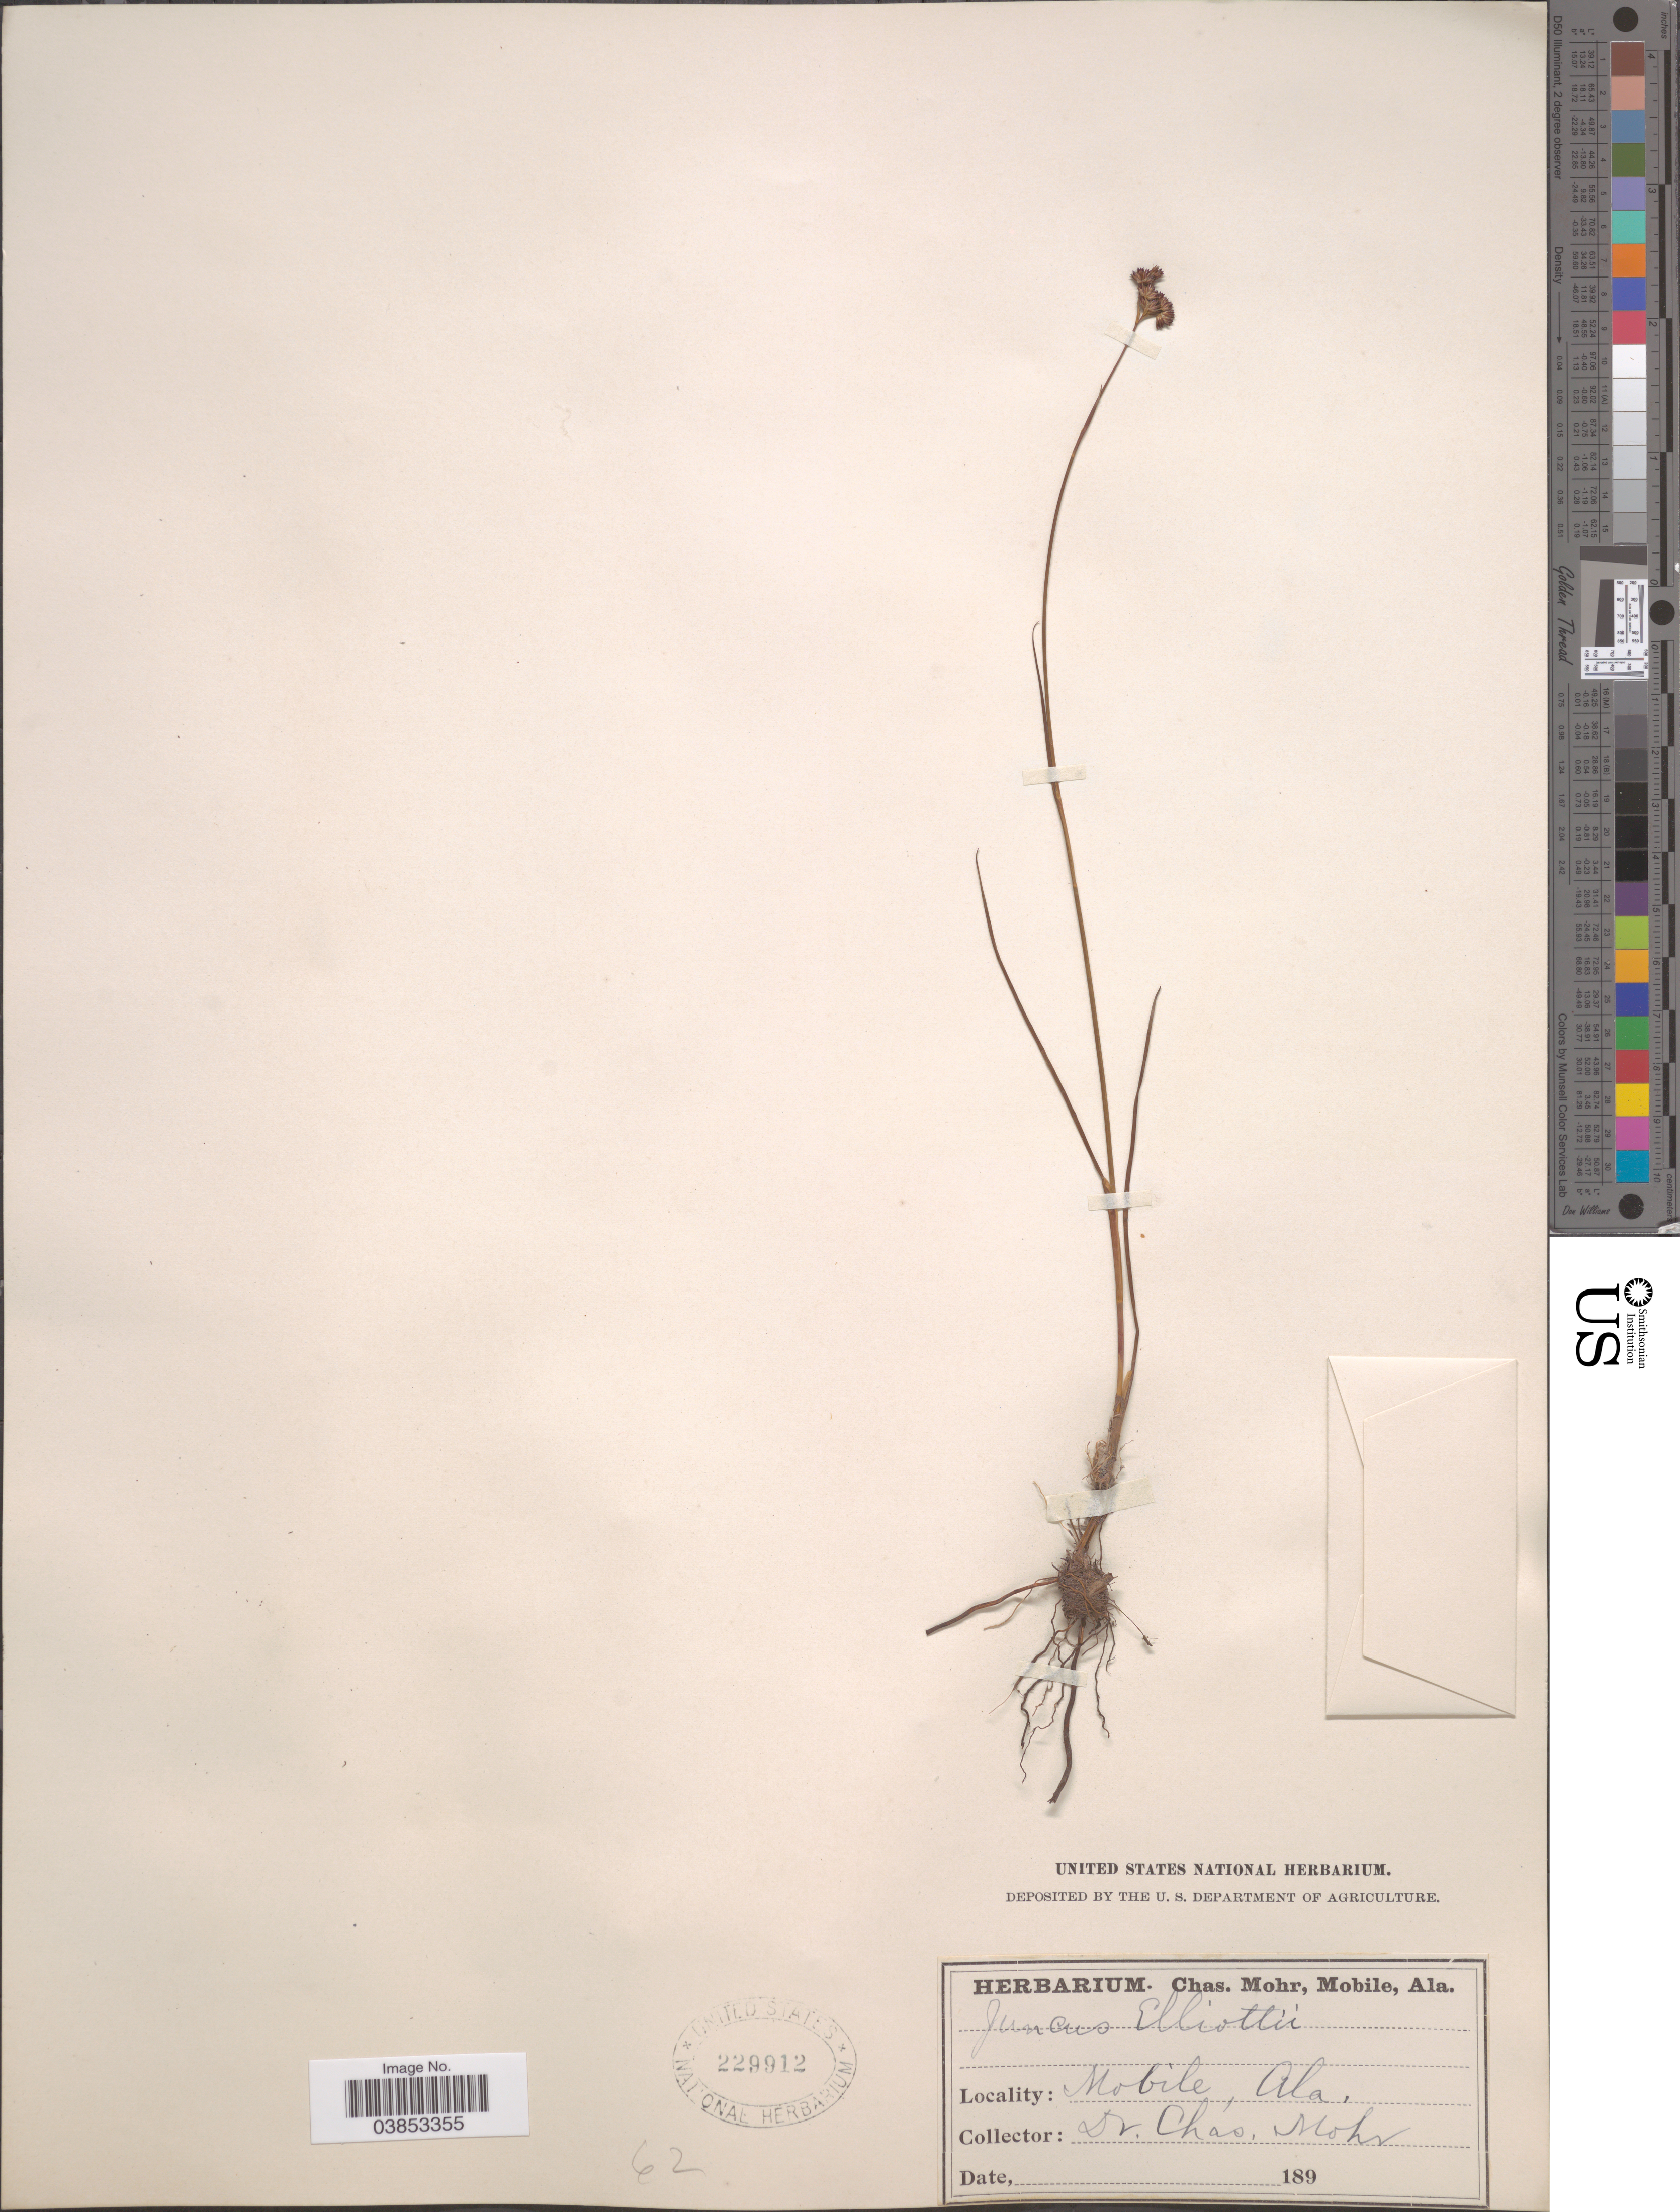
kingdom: Plantae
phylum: Tracheophyta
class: Liliopsida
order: Poales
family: Juncaceae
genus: Juncus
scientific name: Juncus elliottii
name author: Chapm.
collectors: Mohr, C. T. (herbarium)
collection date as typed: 189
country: United States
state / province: Alabama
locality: Mobile.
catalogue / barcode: US 229912